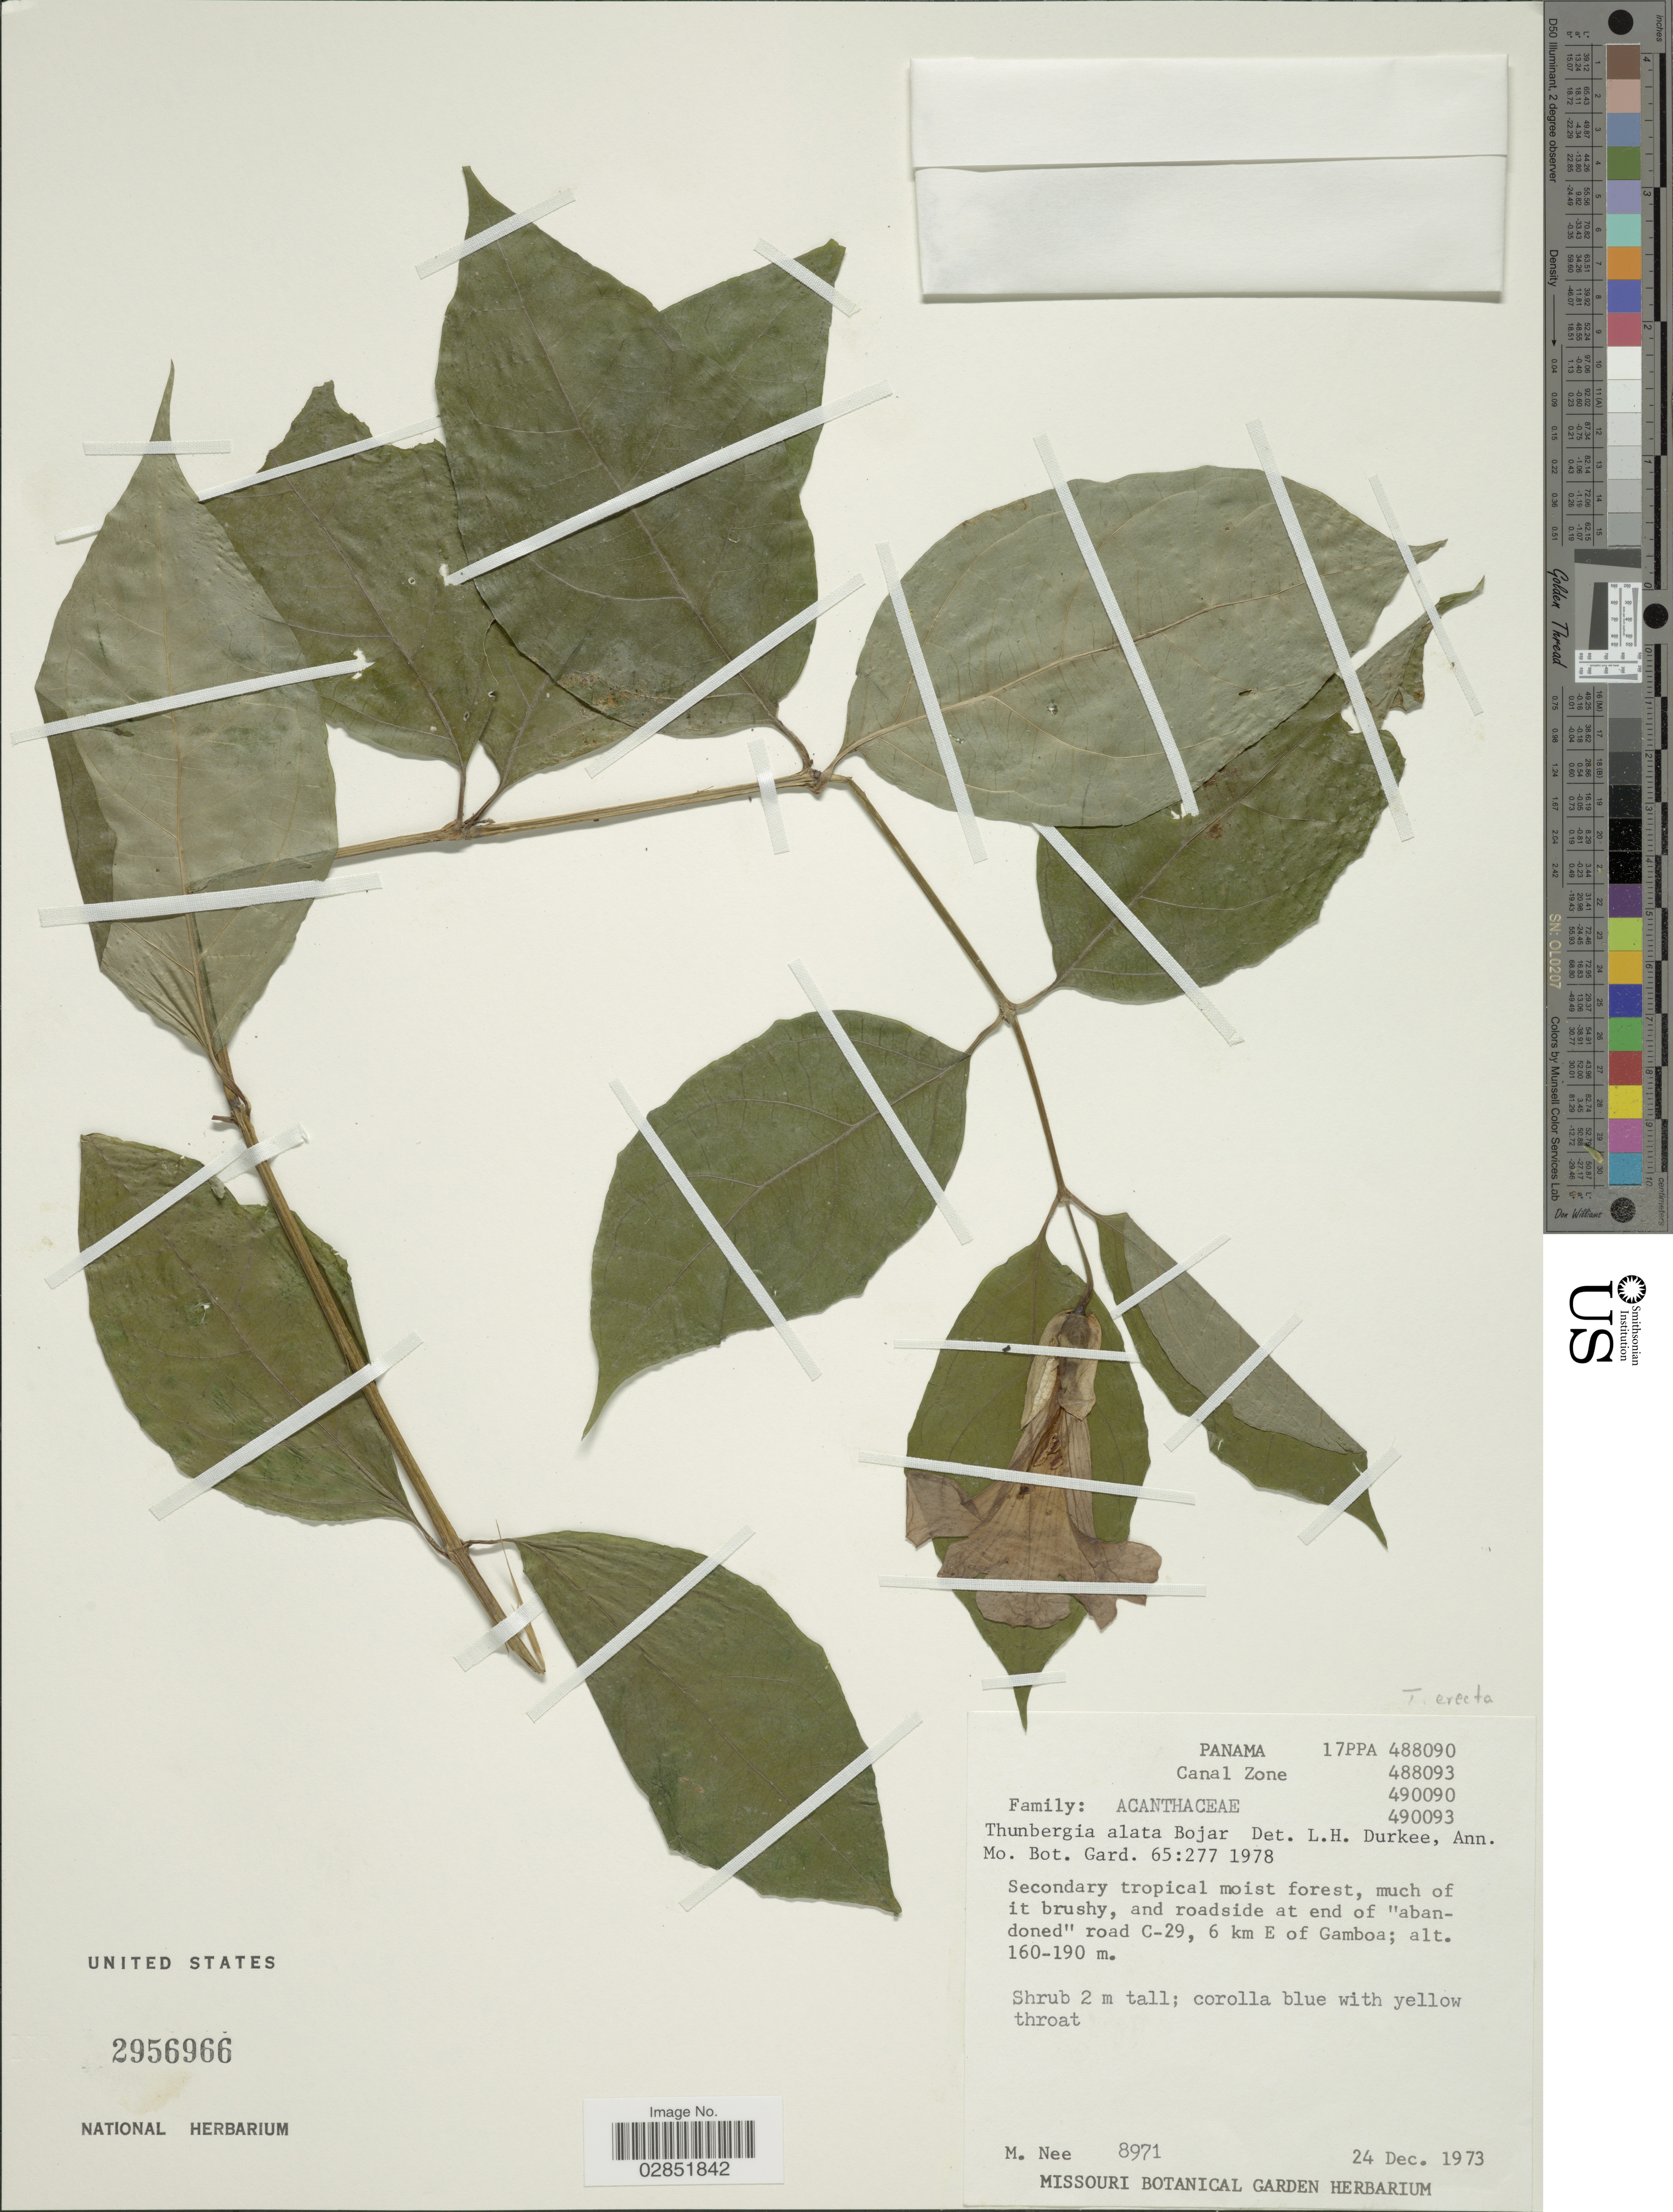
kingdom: Plantae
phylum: Tracheophyta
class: Magnoliopsida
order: Lamiales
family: Acanthaceae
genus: Thunbergia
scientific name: Thunbergia erecta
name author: (Benth.) T. Anderson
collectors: M. Nee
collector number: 8971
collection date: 1973-12-24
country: Panama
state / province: Colón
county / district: Canal Zone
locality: Canal Zone. Secondary tropical moist forest, much of it brushy, and roadside at end of "abandoned" road C-29, 6 km E of Gamboa.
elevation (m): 160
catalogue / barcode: US 2956966